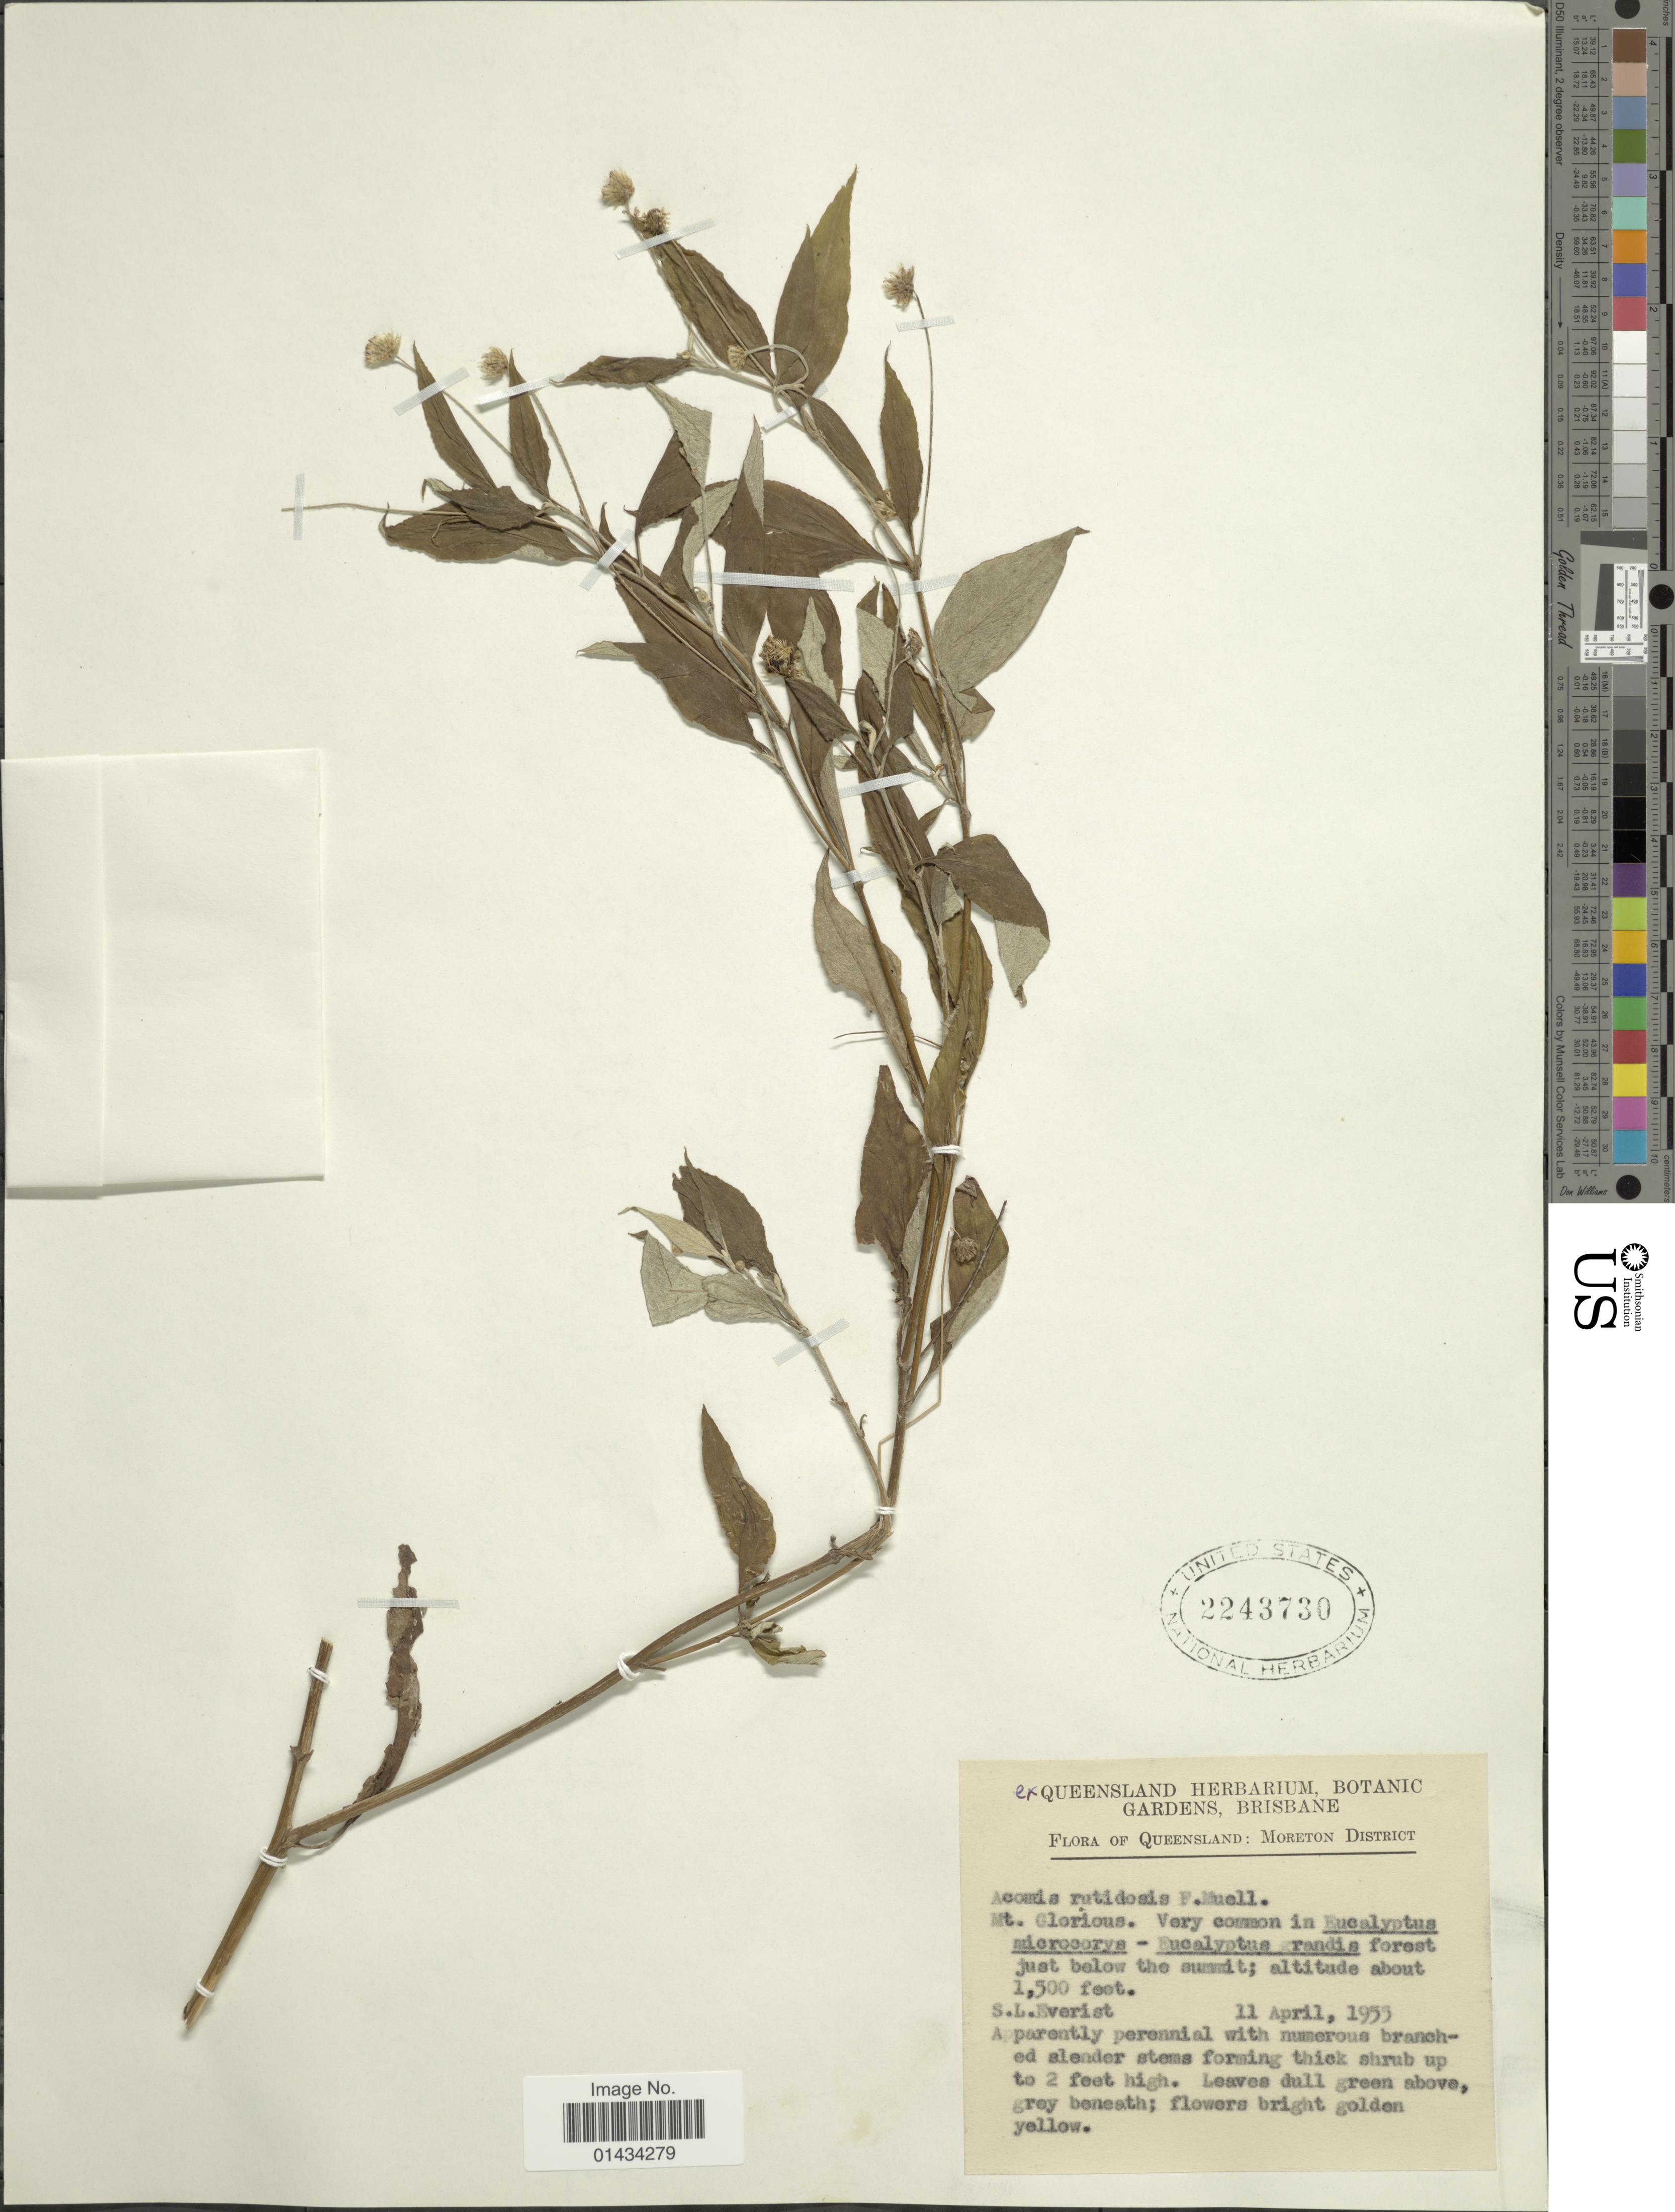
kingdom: Plantae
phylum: Tracheophyta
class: Magnoliopsida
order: Asterales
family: Asteraceae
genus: Acomis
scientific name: Acomis rutidosis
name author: F. Muell.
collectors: S. Everist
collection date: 1955-04-11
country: Australia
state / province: Queensland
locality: Moreton District, forest just below the summit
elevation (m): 457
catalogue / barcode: US 2243730